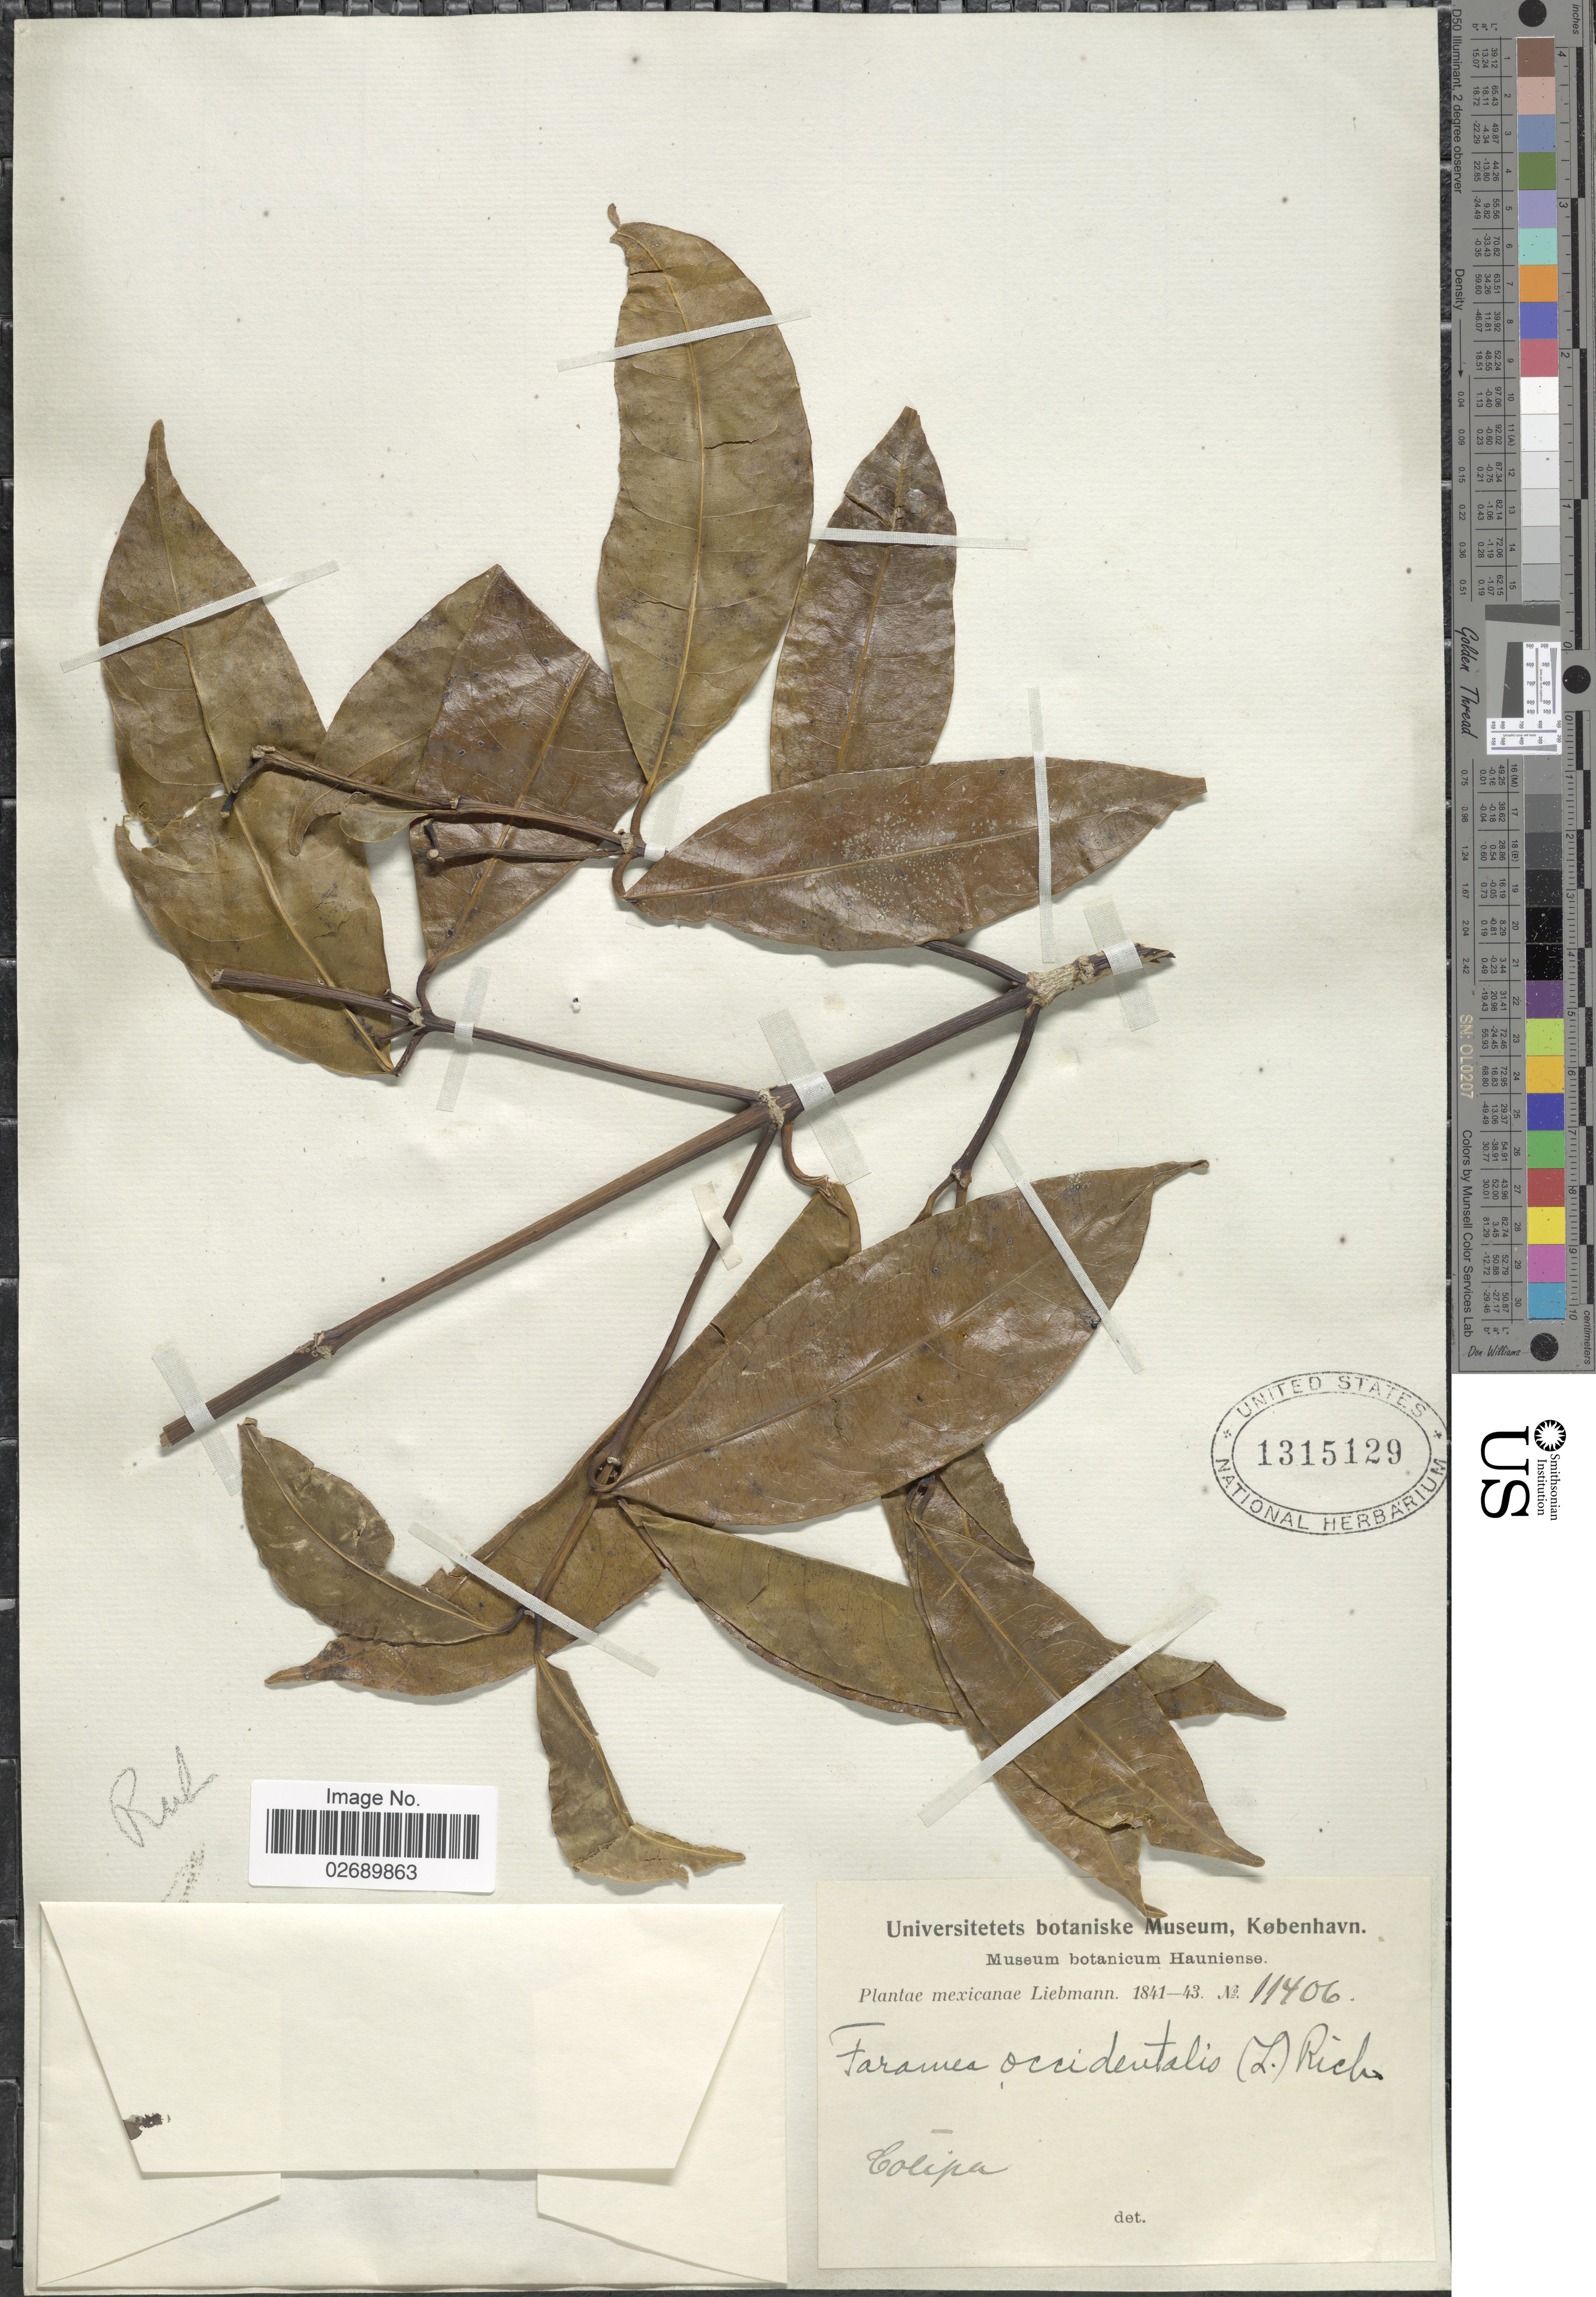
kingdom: Plantae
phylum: Tracheophyta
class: Magnoliopsida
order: Gentianales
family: Rubiaceae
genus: Faramea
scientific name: Faramea occidentalis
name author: (L.) A. Rich.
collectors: Liebmann, --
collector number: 11406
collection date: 1841/1943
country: Mexico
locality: Colipa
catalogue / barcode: US 1315129